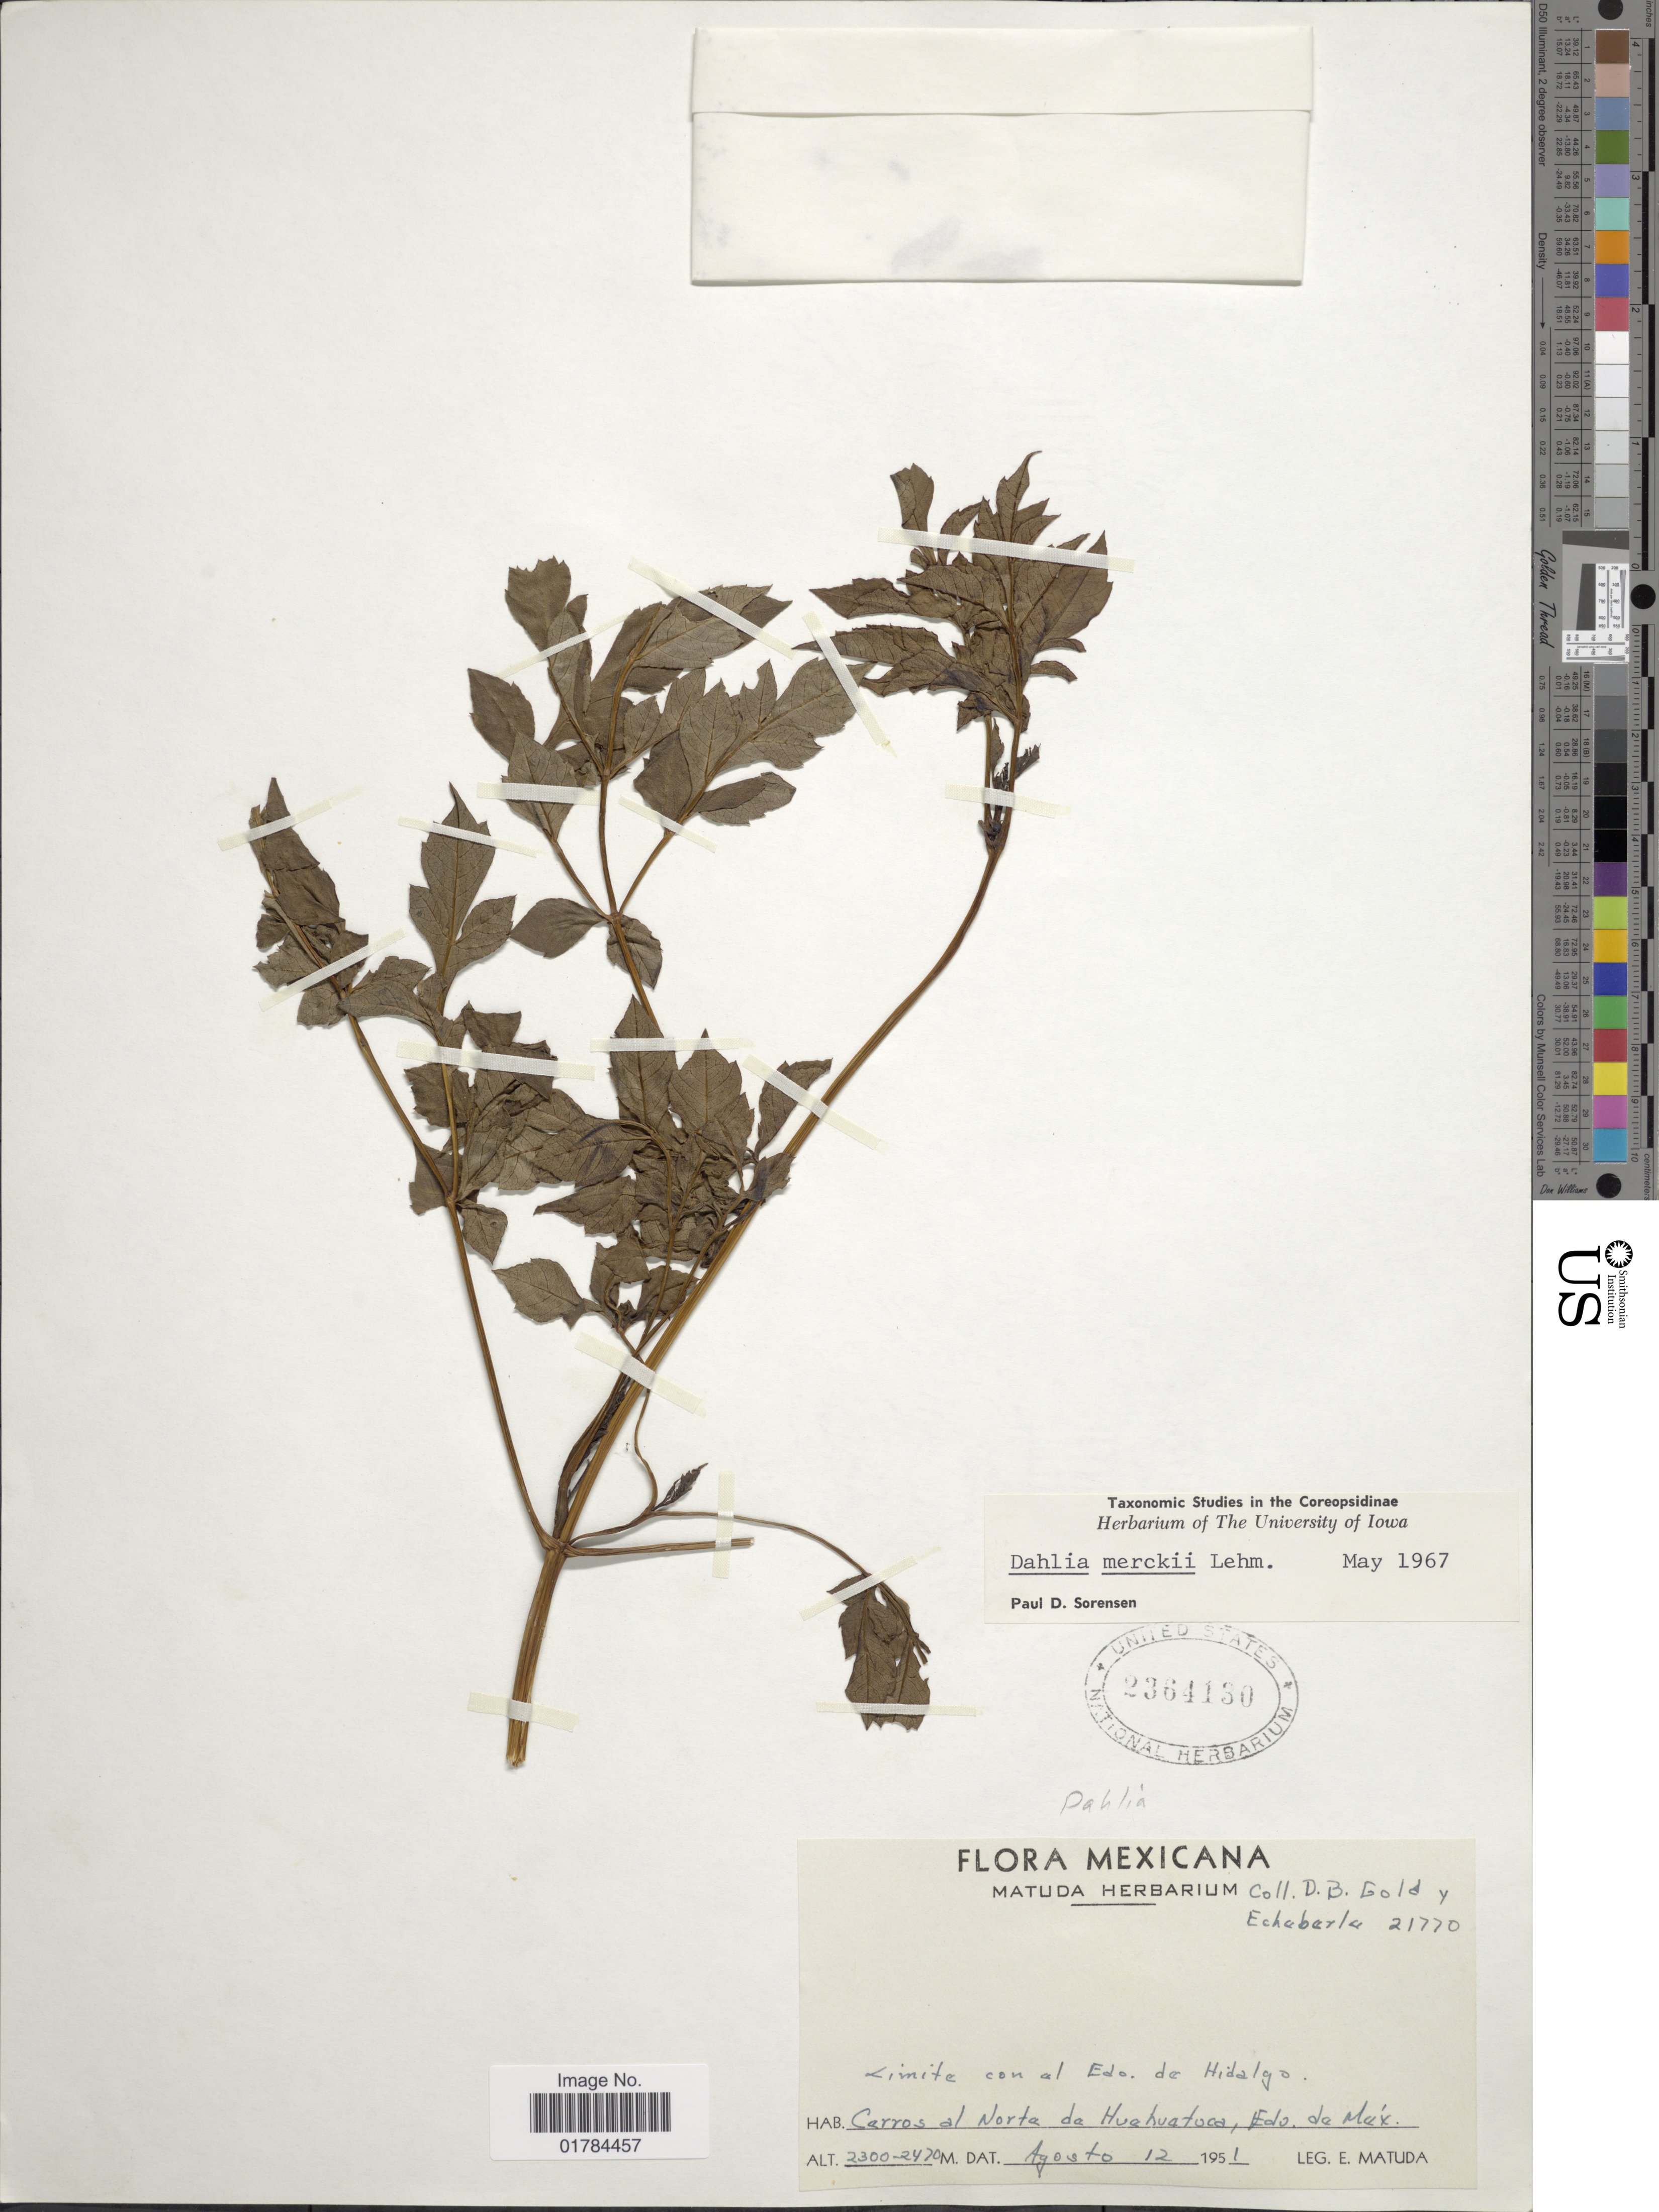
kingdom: Plantae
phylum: Tracheophyta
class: Magnoliopsida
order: Asterales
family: Asteraceae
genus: Dahlia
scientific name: Dahlia merckii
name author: Lehm.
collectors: D. Gold, Collector illegible & E. Matuda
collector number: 21770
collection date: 1951-08-12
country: Mexico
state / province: México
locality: Carros al Norte de Huehuatoca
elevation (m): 2300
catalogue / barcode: US 2364130